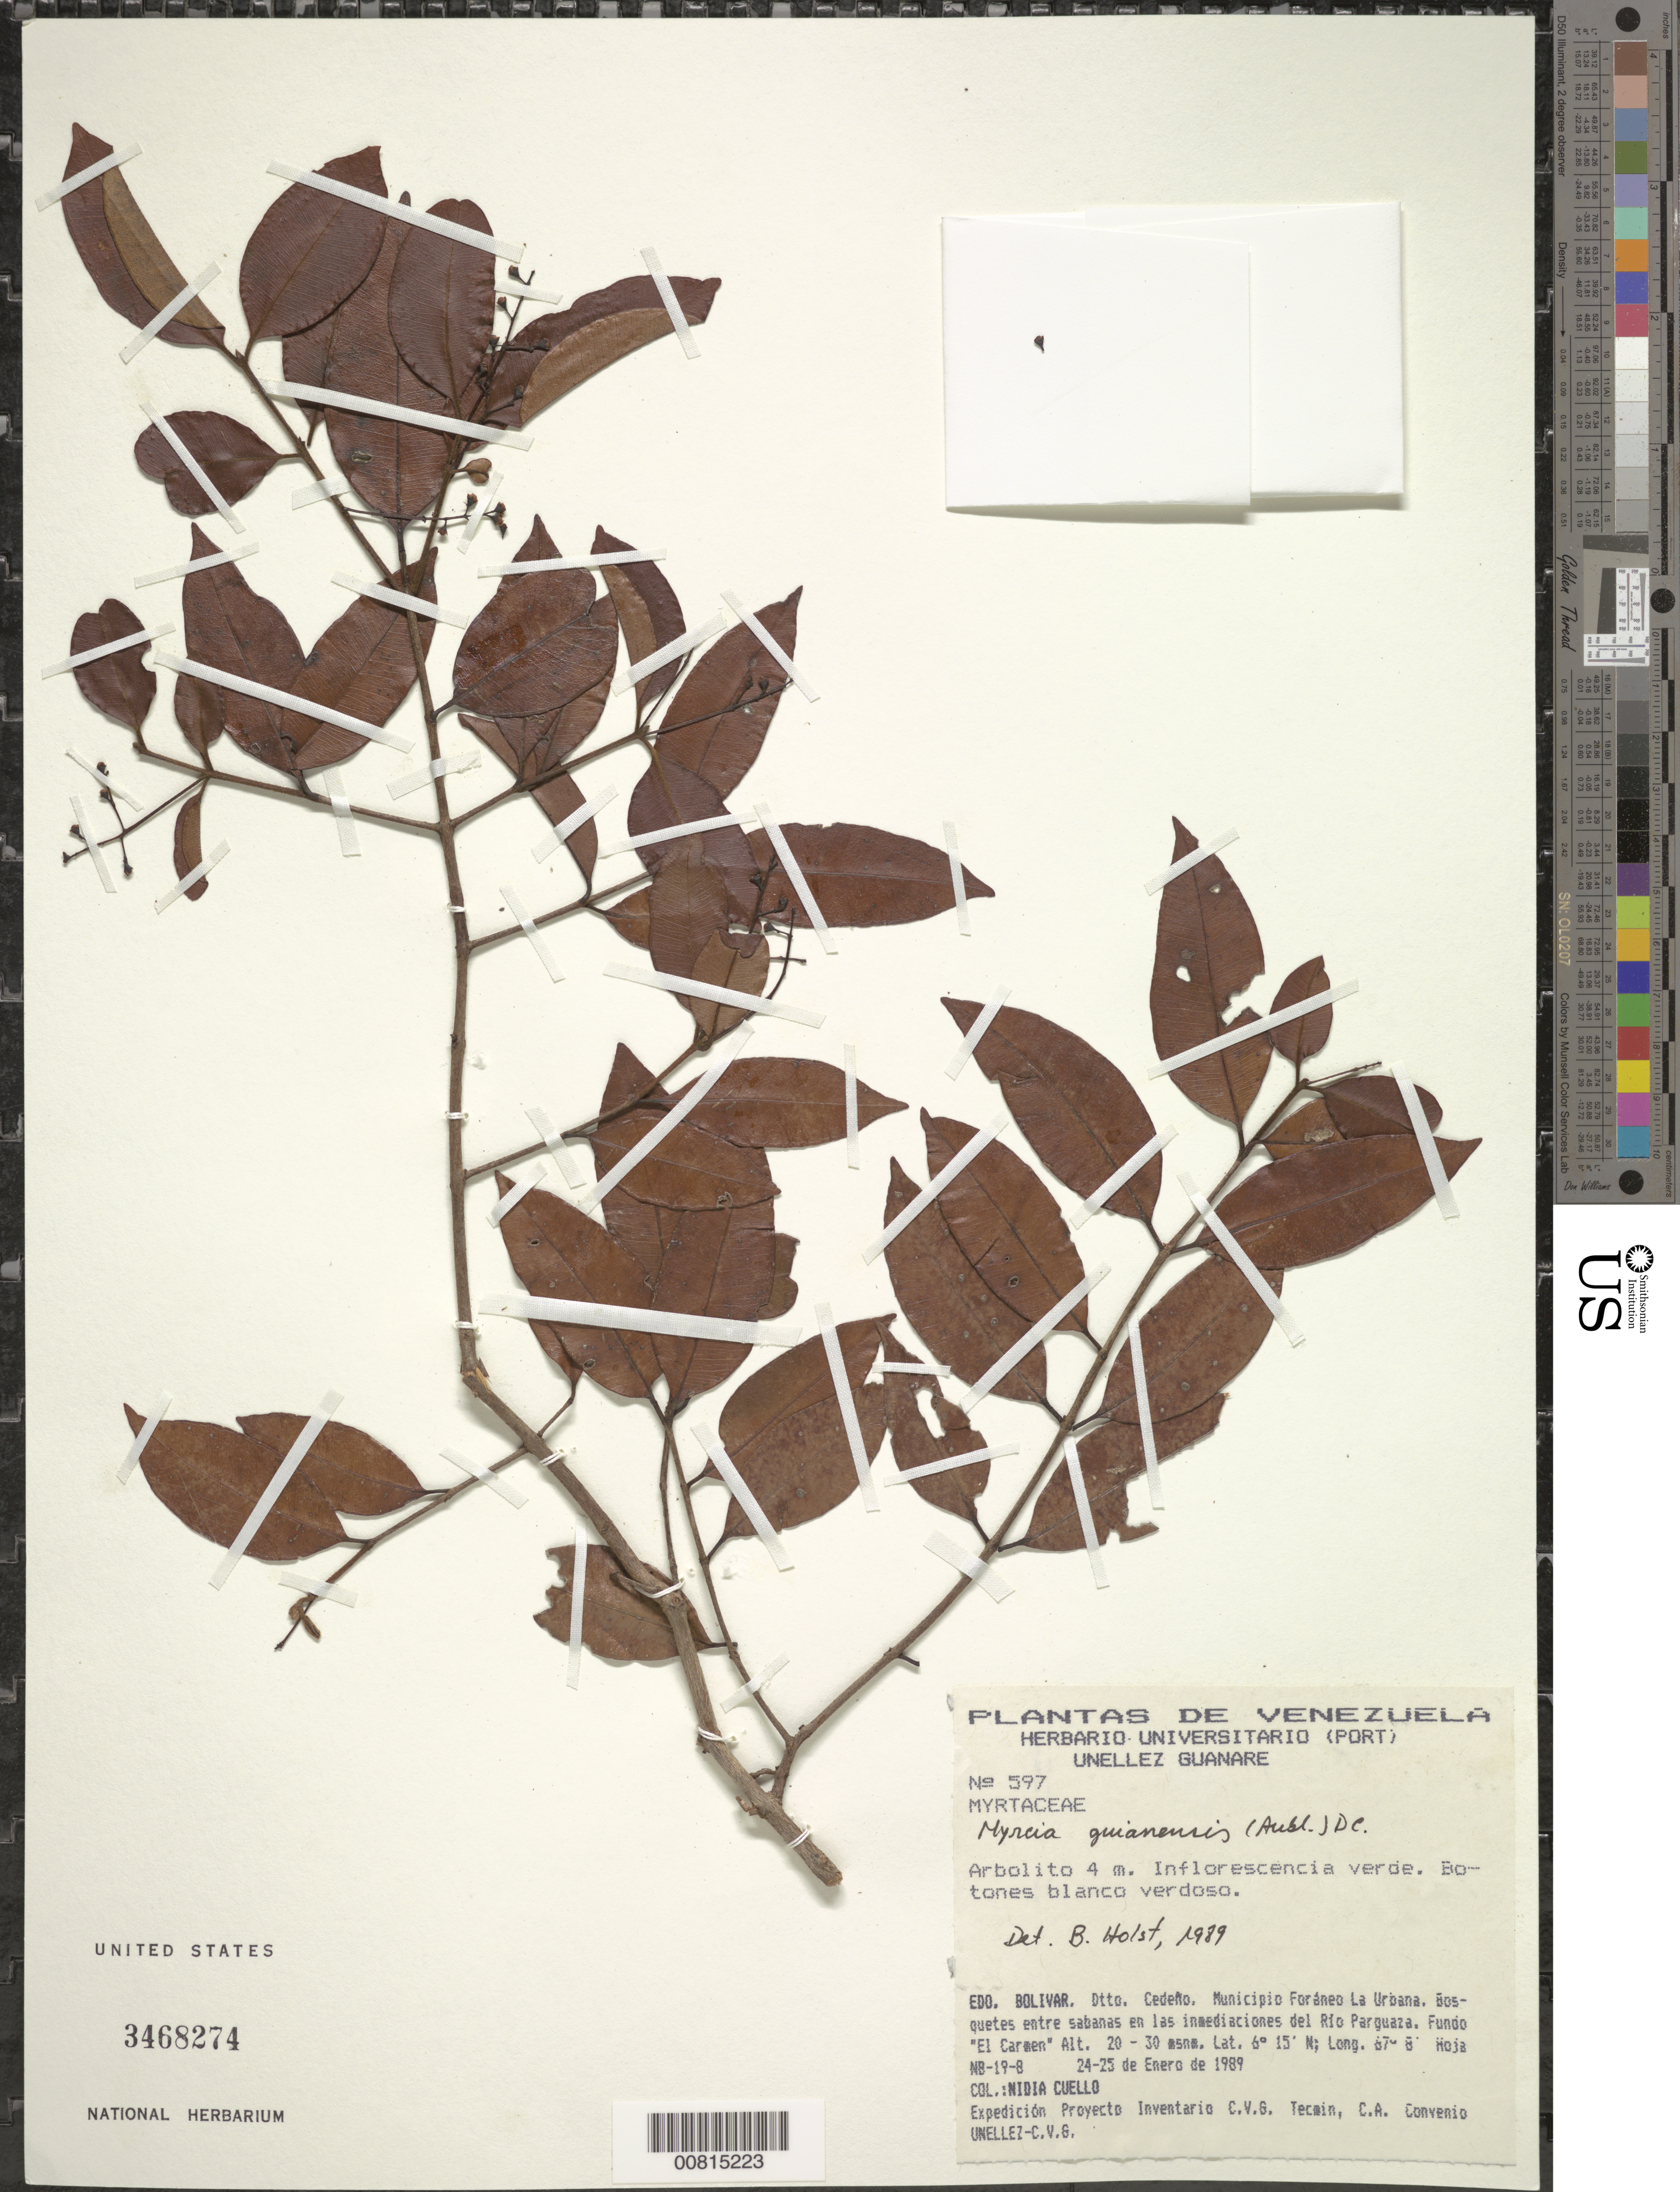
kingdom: Plantae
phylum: Tracheophyta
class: Magnoliopsida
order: Myrtales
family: Myrtaceae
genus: Myrcia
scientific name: Myrcia guianensis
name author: (Aubl.) DC.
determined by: Holst, Bruce K.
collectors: N. L. Cuello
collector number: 597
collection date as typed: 24-Jan-89 to 25-Jan-89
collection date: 1989-01-24/1989-01-25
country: Venezuela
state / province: Bolívar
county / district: Cedeño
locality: Río Parguaza. Fundo "El Carmen"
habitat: Bosquetes entre sabanas en las inmediaciones del rio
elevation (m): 20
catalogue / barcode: US 3468274